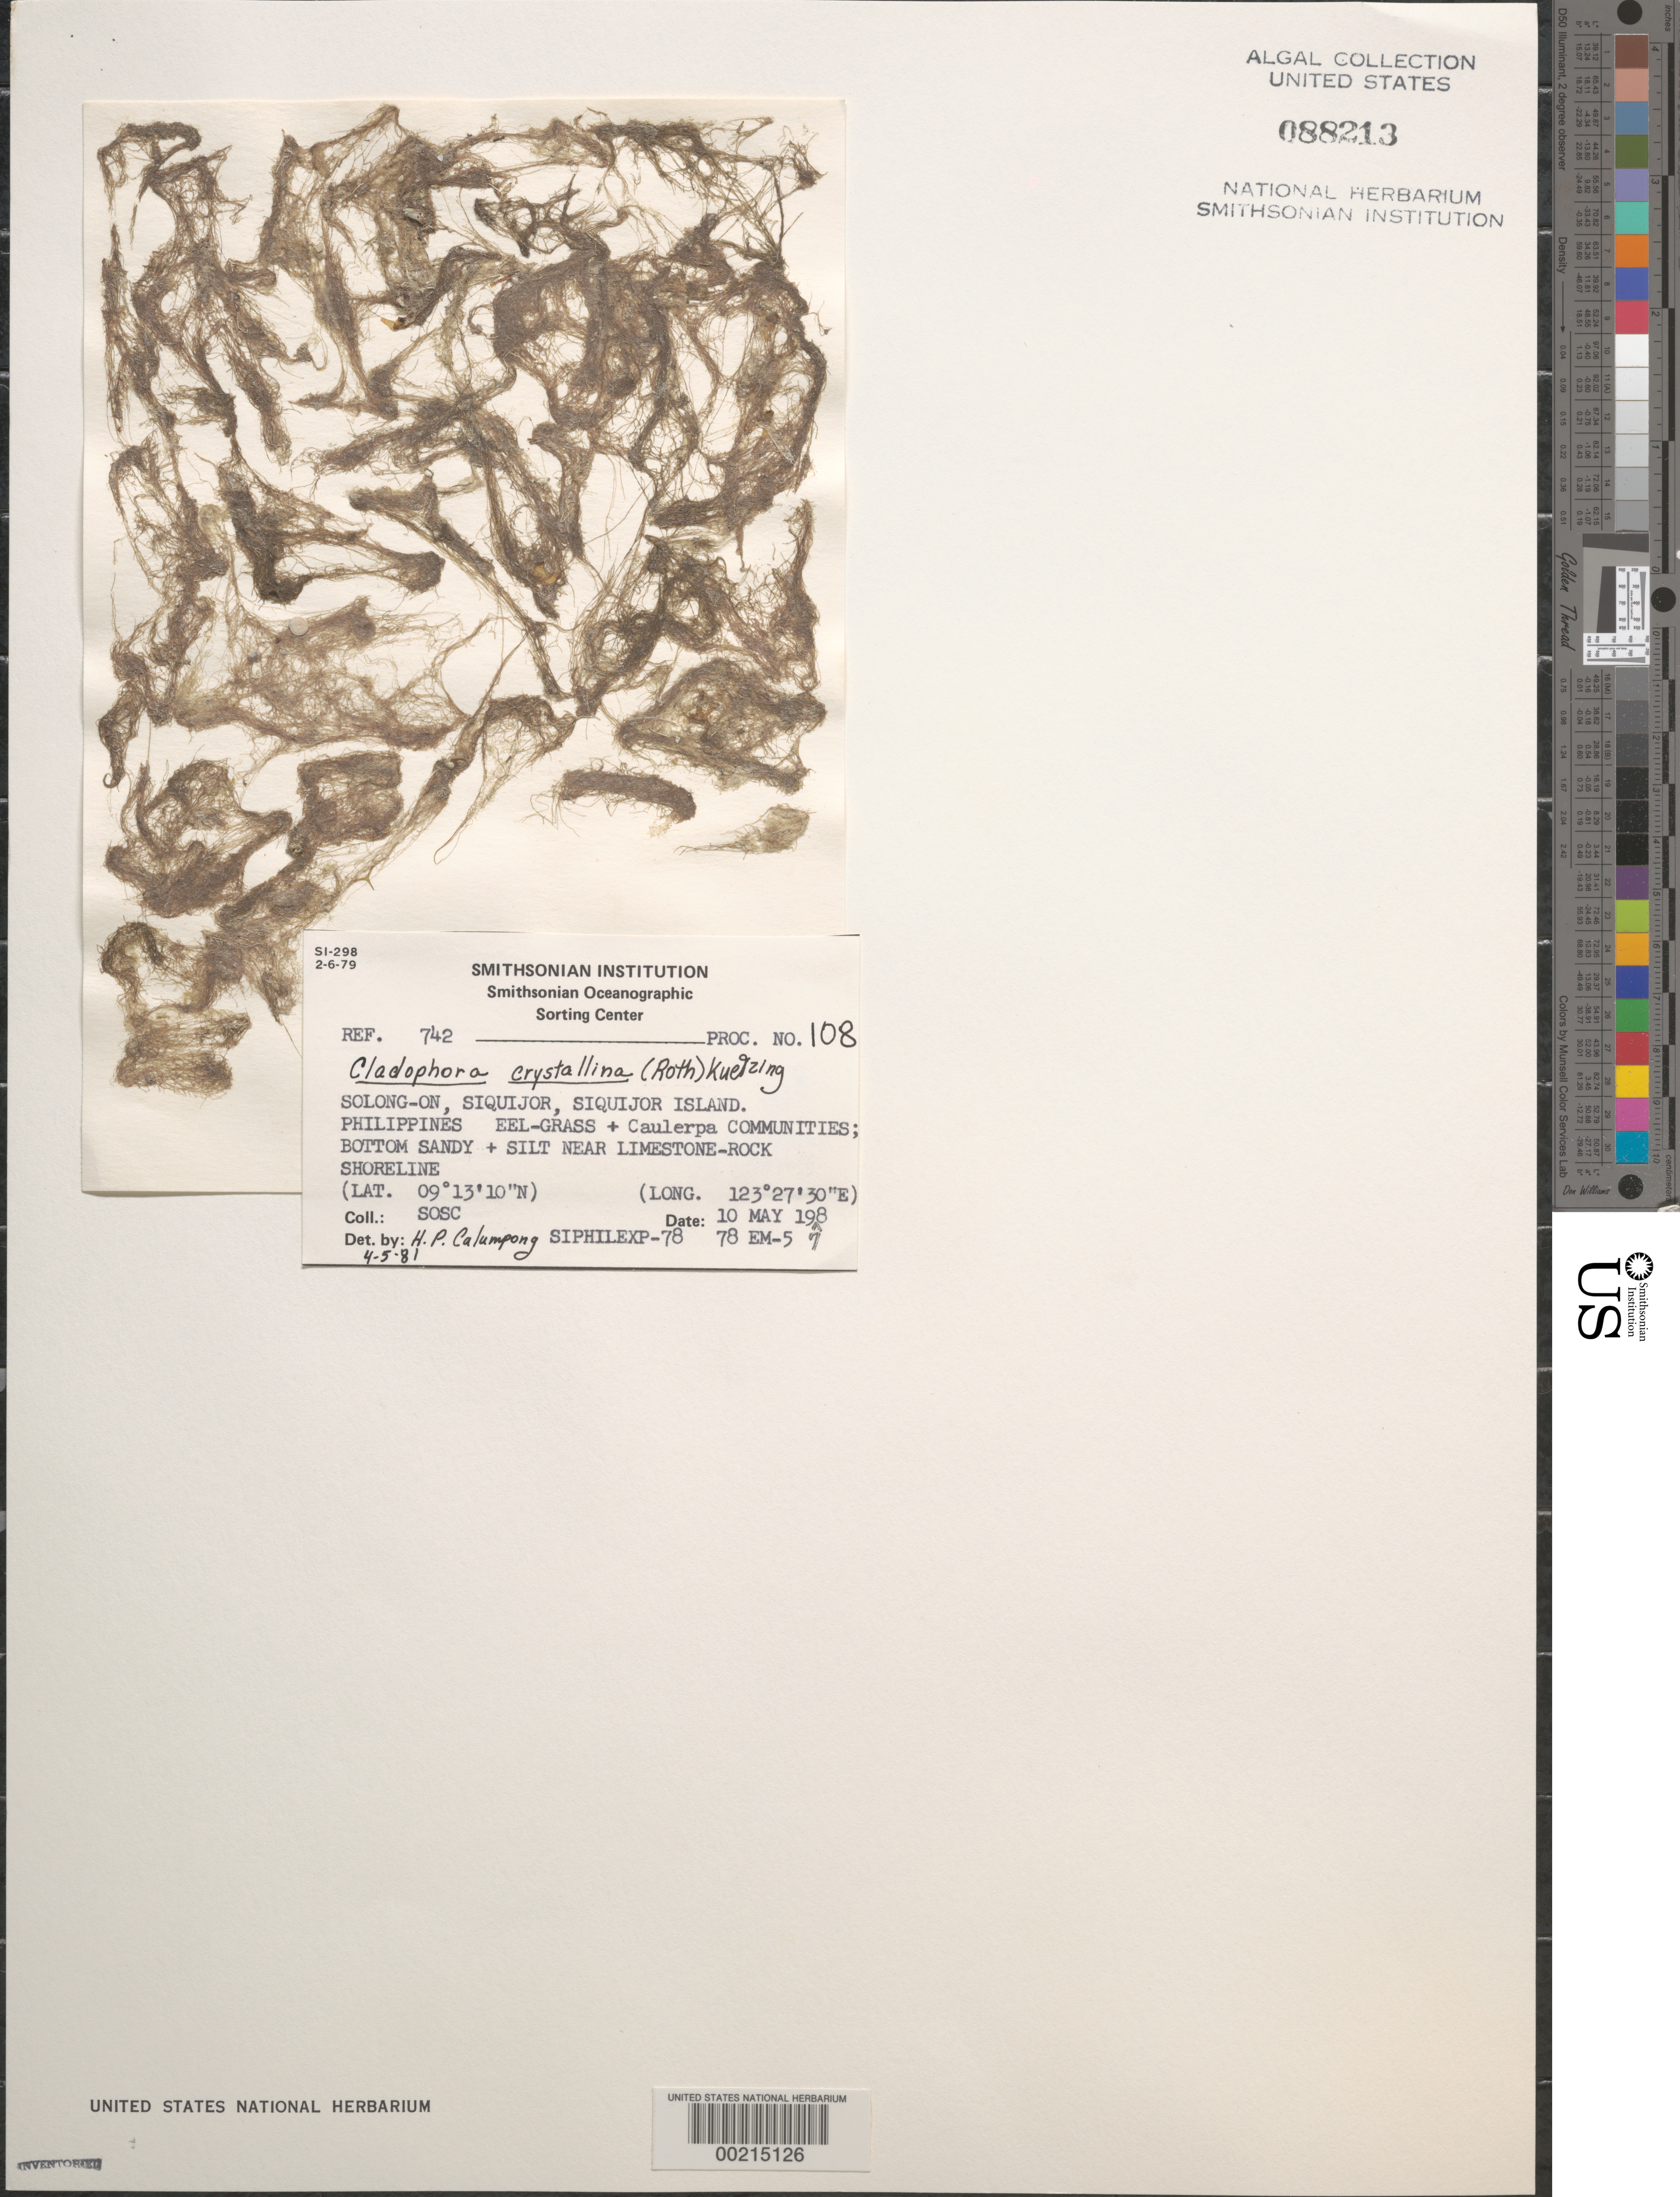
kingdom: Plantae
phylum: Chlorophyta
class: Ulvophyceae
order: Cladophorales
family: Cladophoraceae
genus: Cladophora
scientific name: Cladophora crystallina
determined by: Calumpong, H. P.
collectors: SOSC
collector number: Station 78 Em-5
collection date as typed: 10 May 1979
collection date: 1979-05-10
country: Philippines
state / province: Central Visayas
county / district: Siquijor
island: Siquijor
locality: Solong-on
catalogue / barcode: US 88213